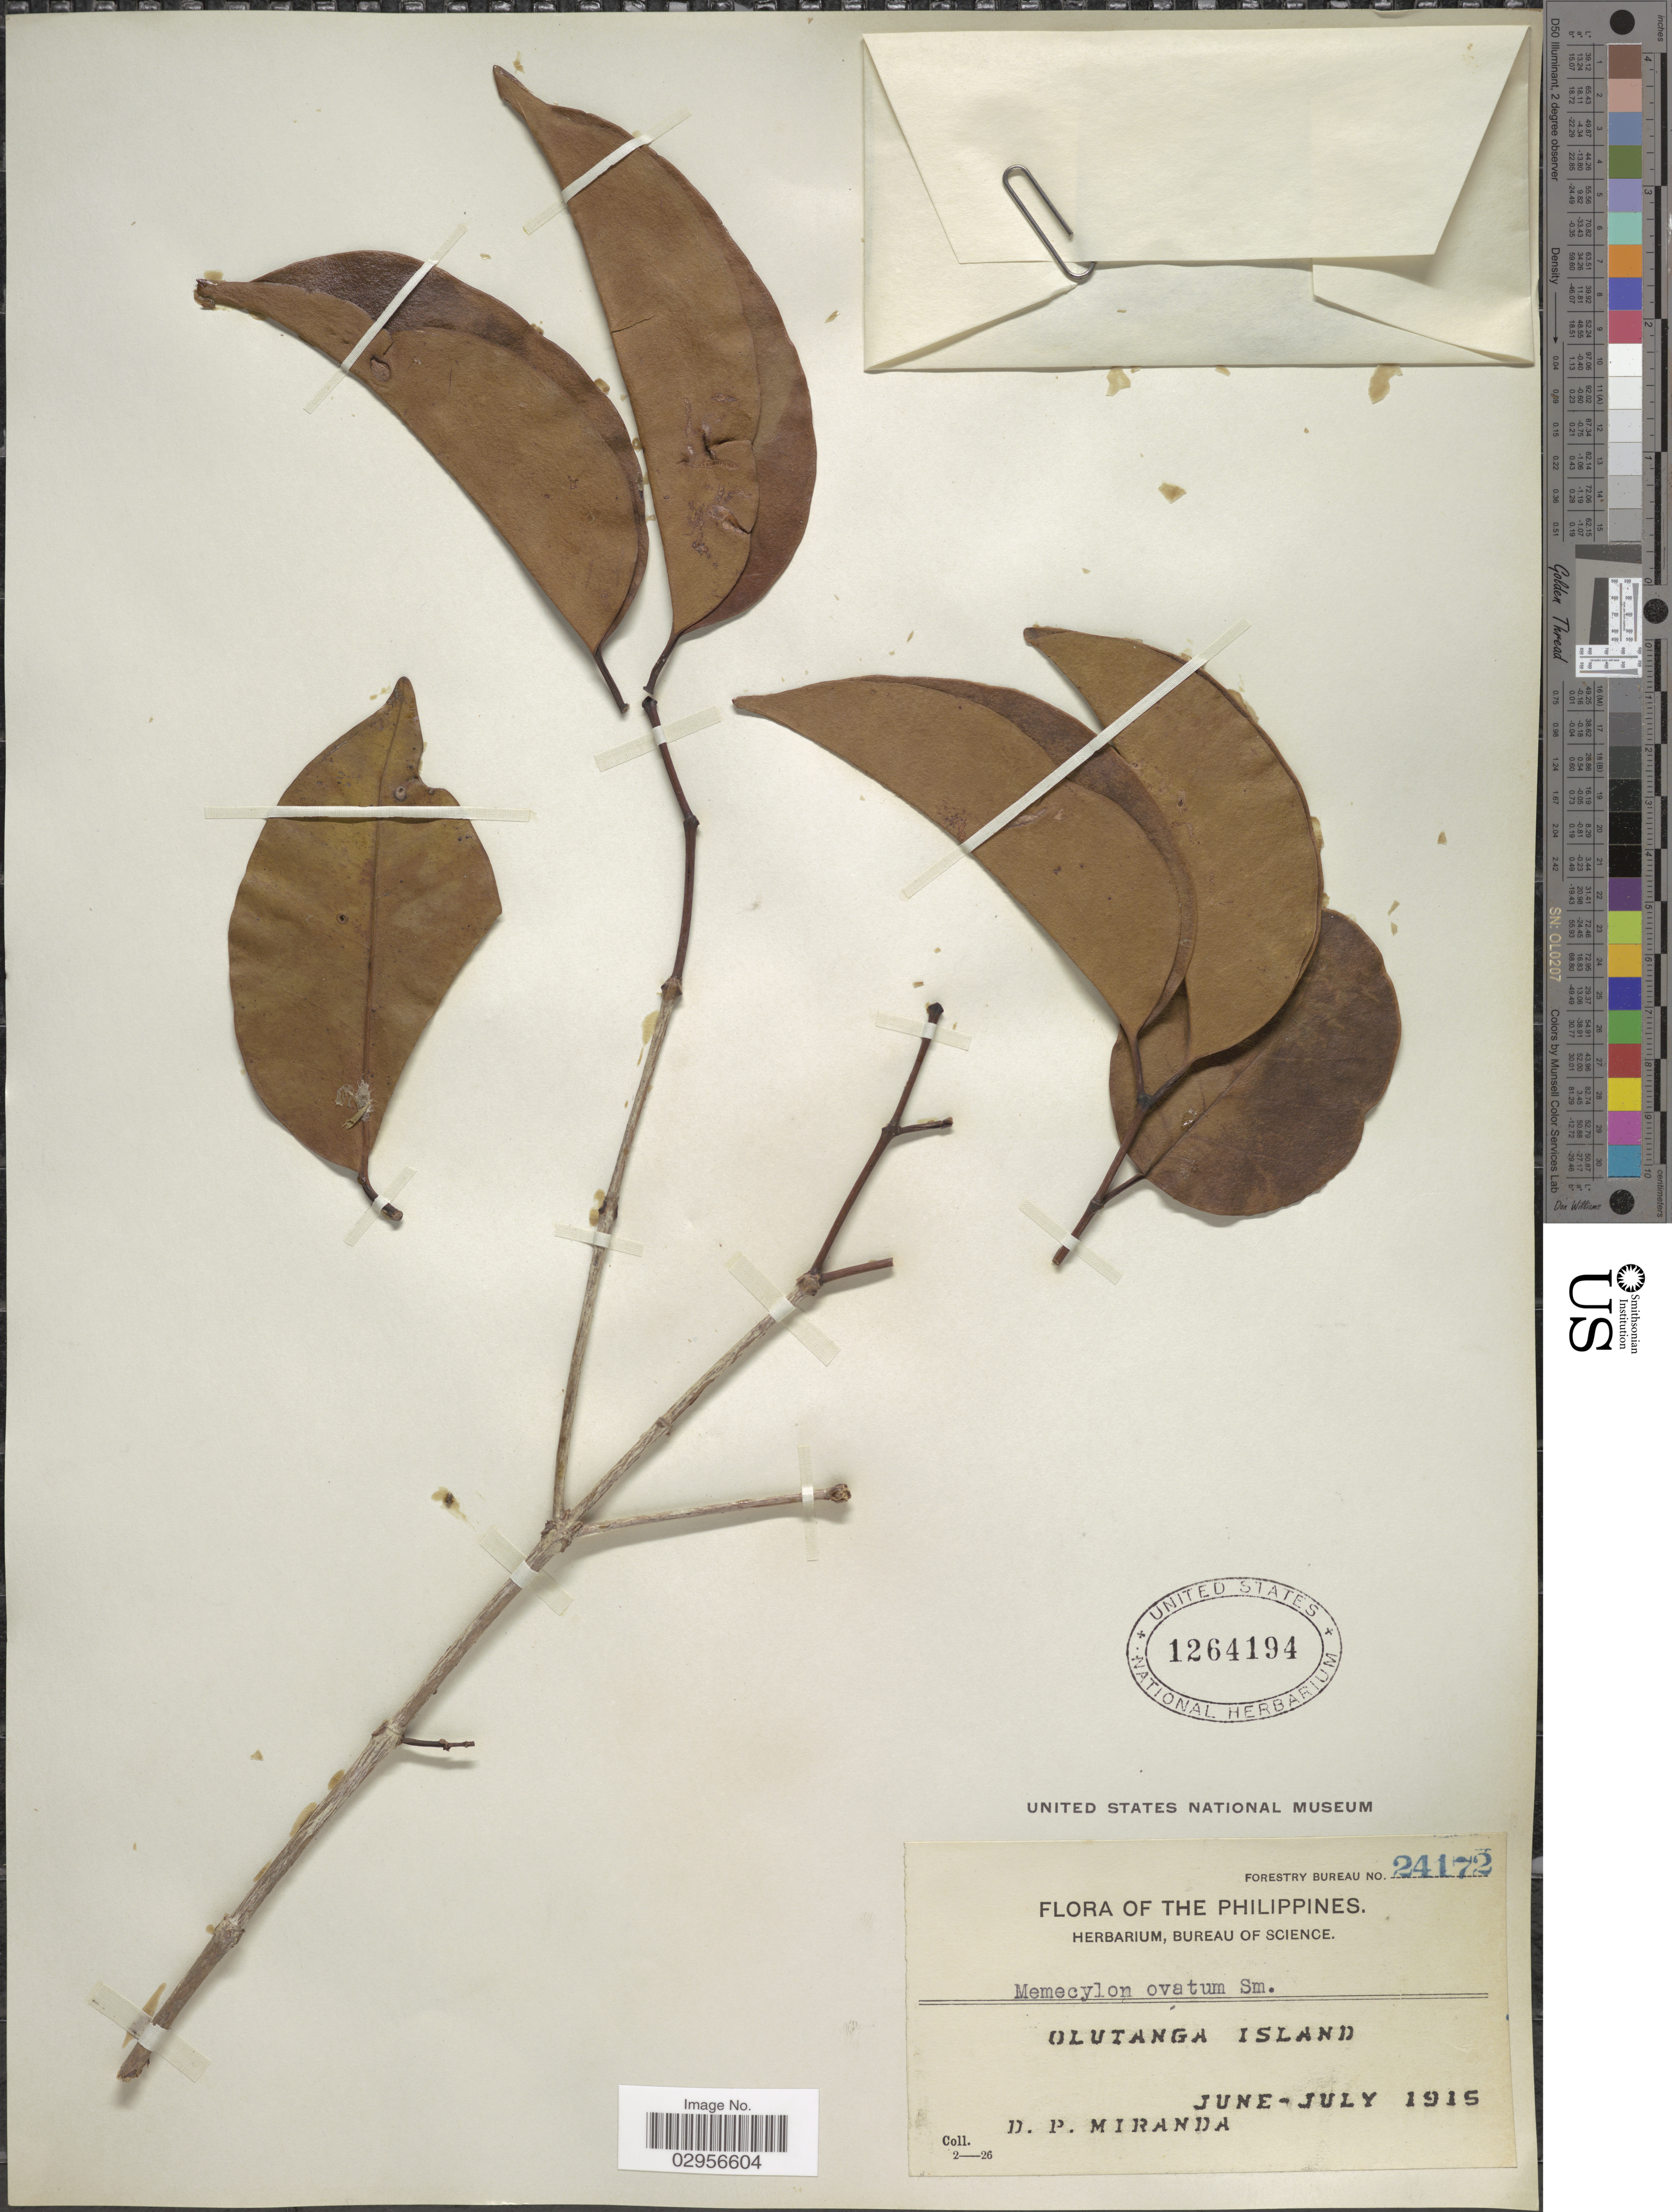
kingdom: Plantae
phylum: Tracheophyta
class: Magnoliopsida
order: Myrtales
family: Melastomataceae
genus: Memecylon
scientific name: Memecylon edule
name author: Roxb.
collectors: D. P. Miranda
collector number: Forestry Bureau 24172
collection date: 1915-06/1915-07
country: Philippines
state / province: Zamboanga Peninsula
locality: Olutanga Island.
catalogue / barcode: US 1264194